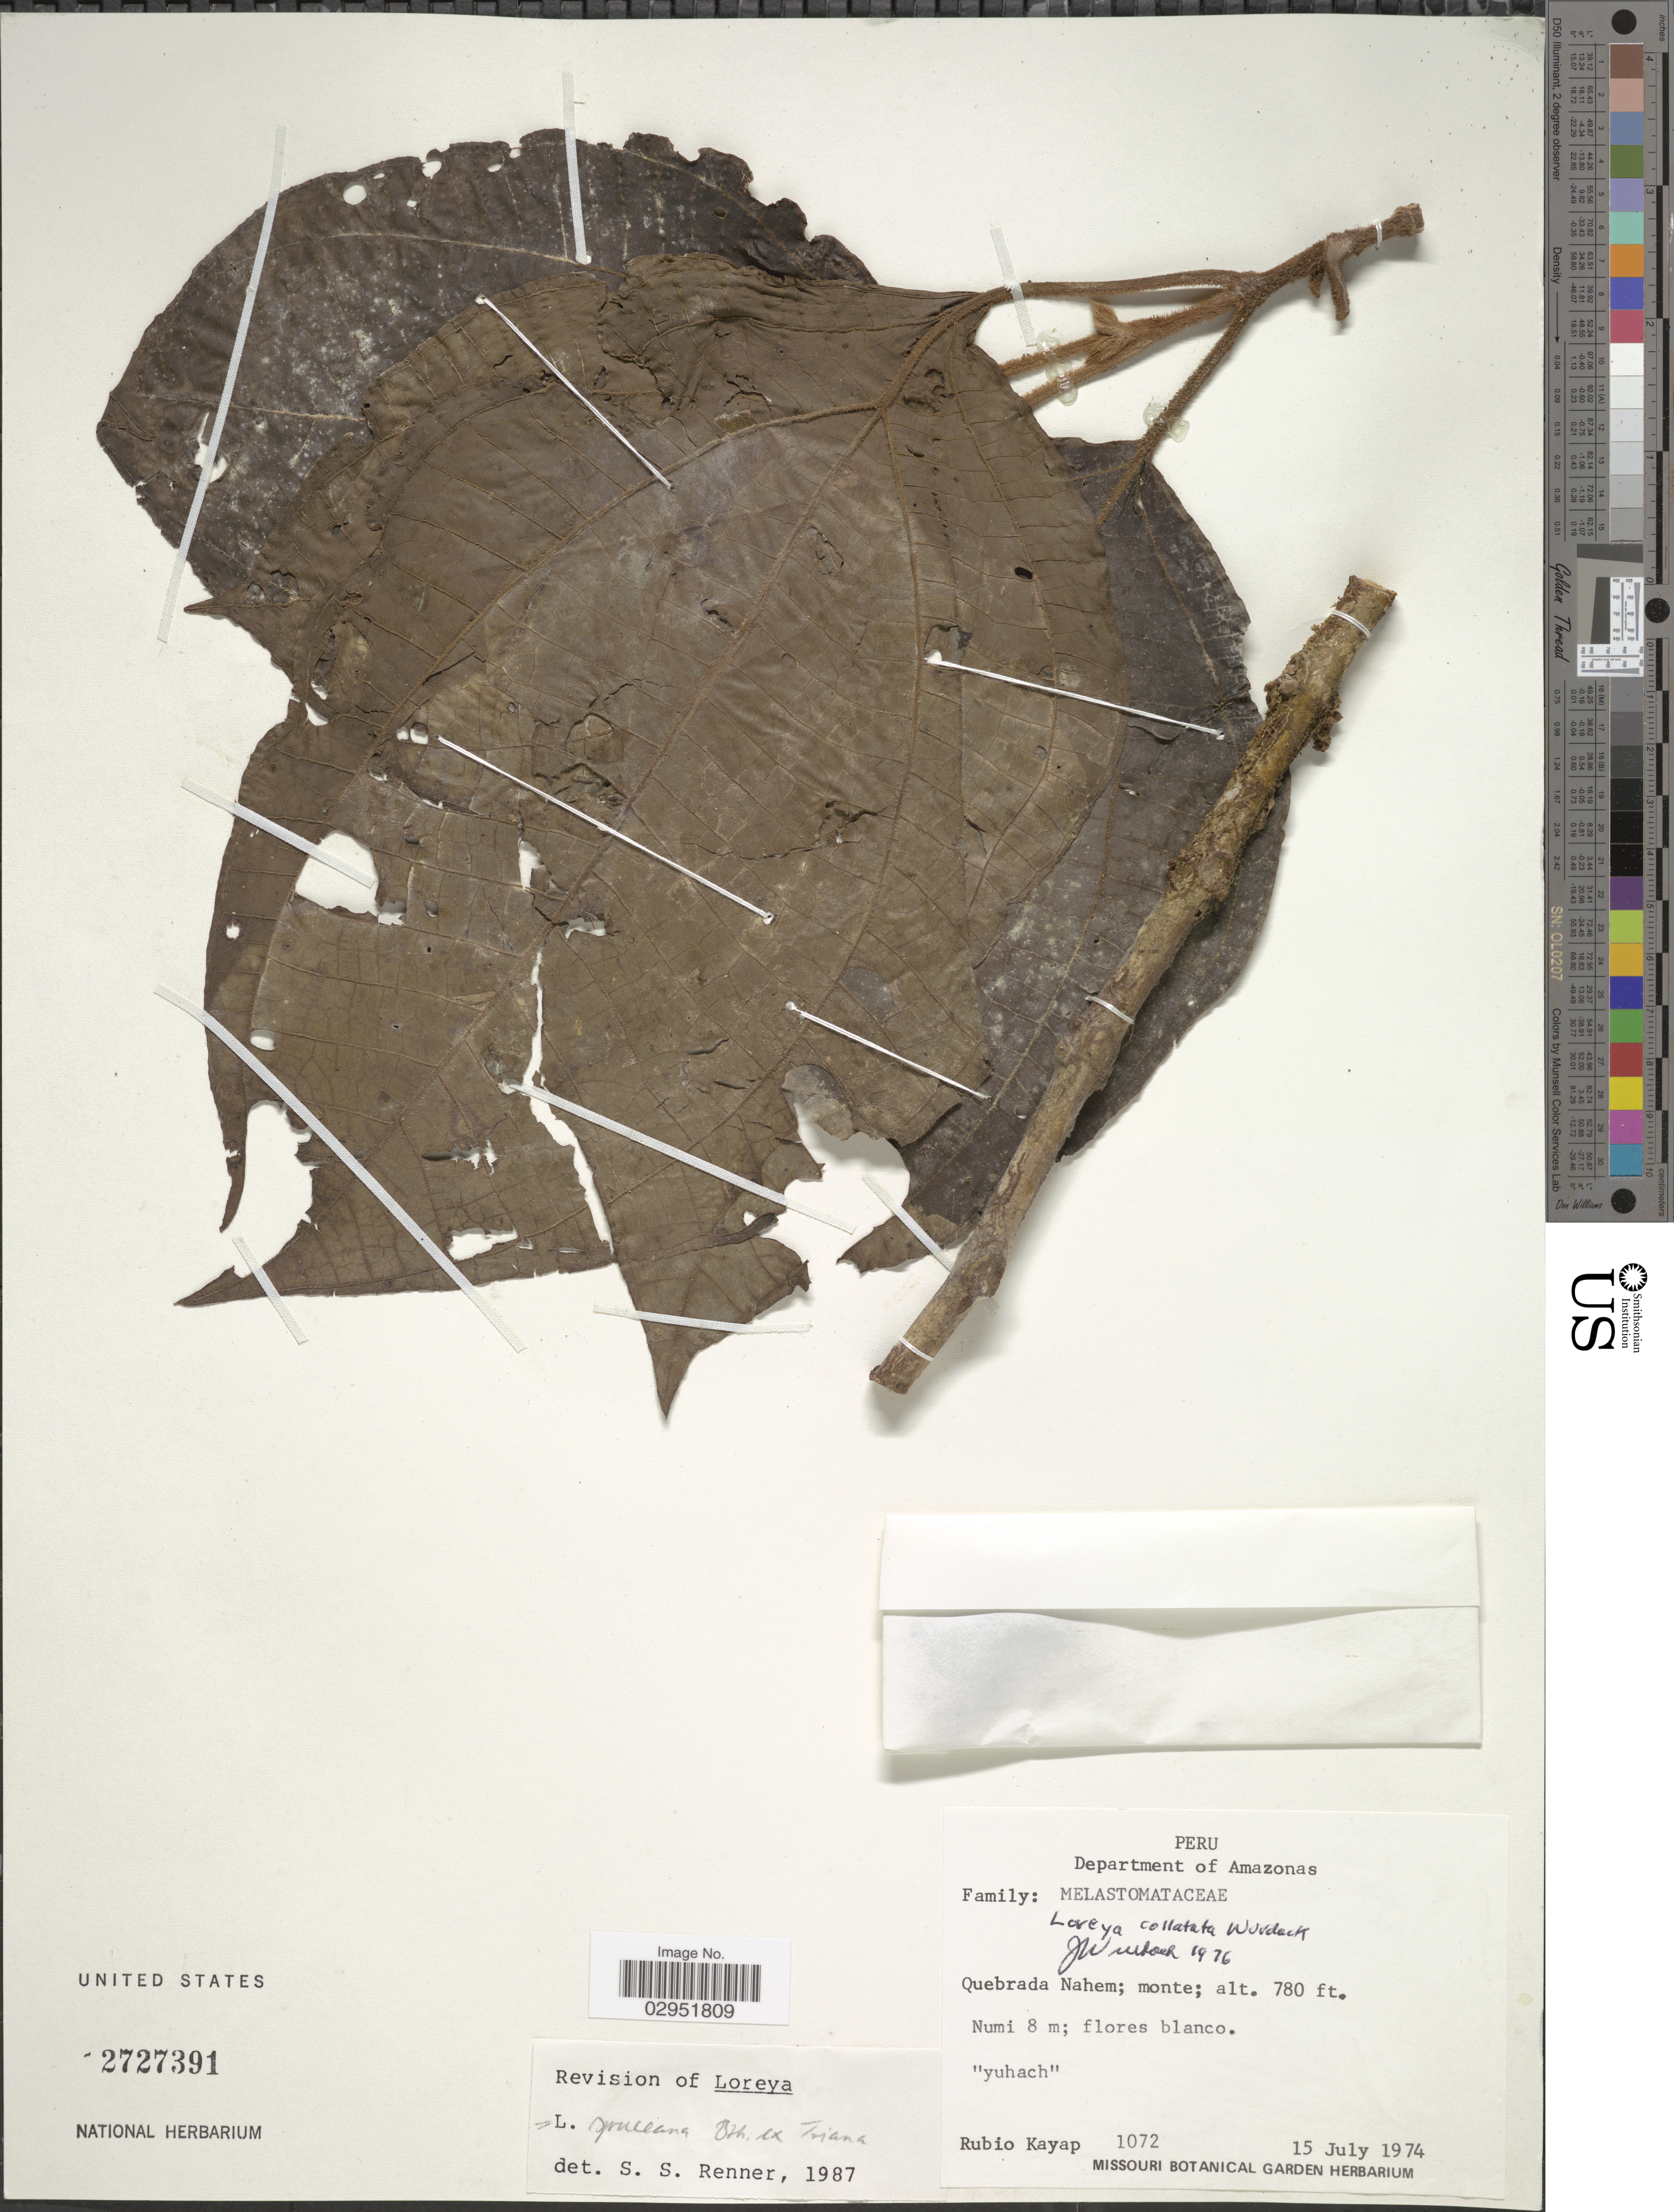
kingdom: Plantae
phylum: Tracheophyta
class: Magnoliopsida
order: Myrtales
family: Melastomataceae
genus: Bellucia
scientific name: Bellucia spruceana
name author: (Triana) J.F. Macbr.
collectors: R. Kayap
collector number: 1072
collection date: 1974-07-15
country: Peru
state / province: Amazonas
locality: Department of Amazonas. Quebrada Nahem; monte.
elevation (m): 238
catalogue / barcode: US 2727391